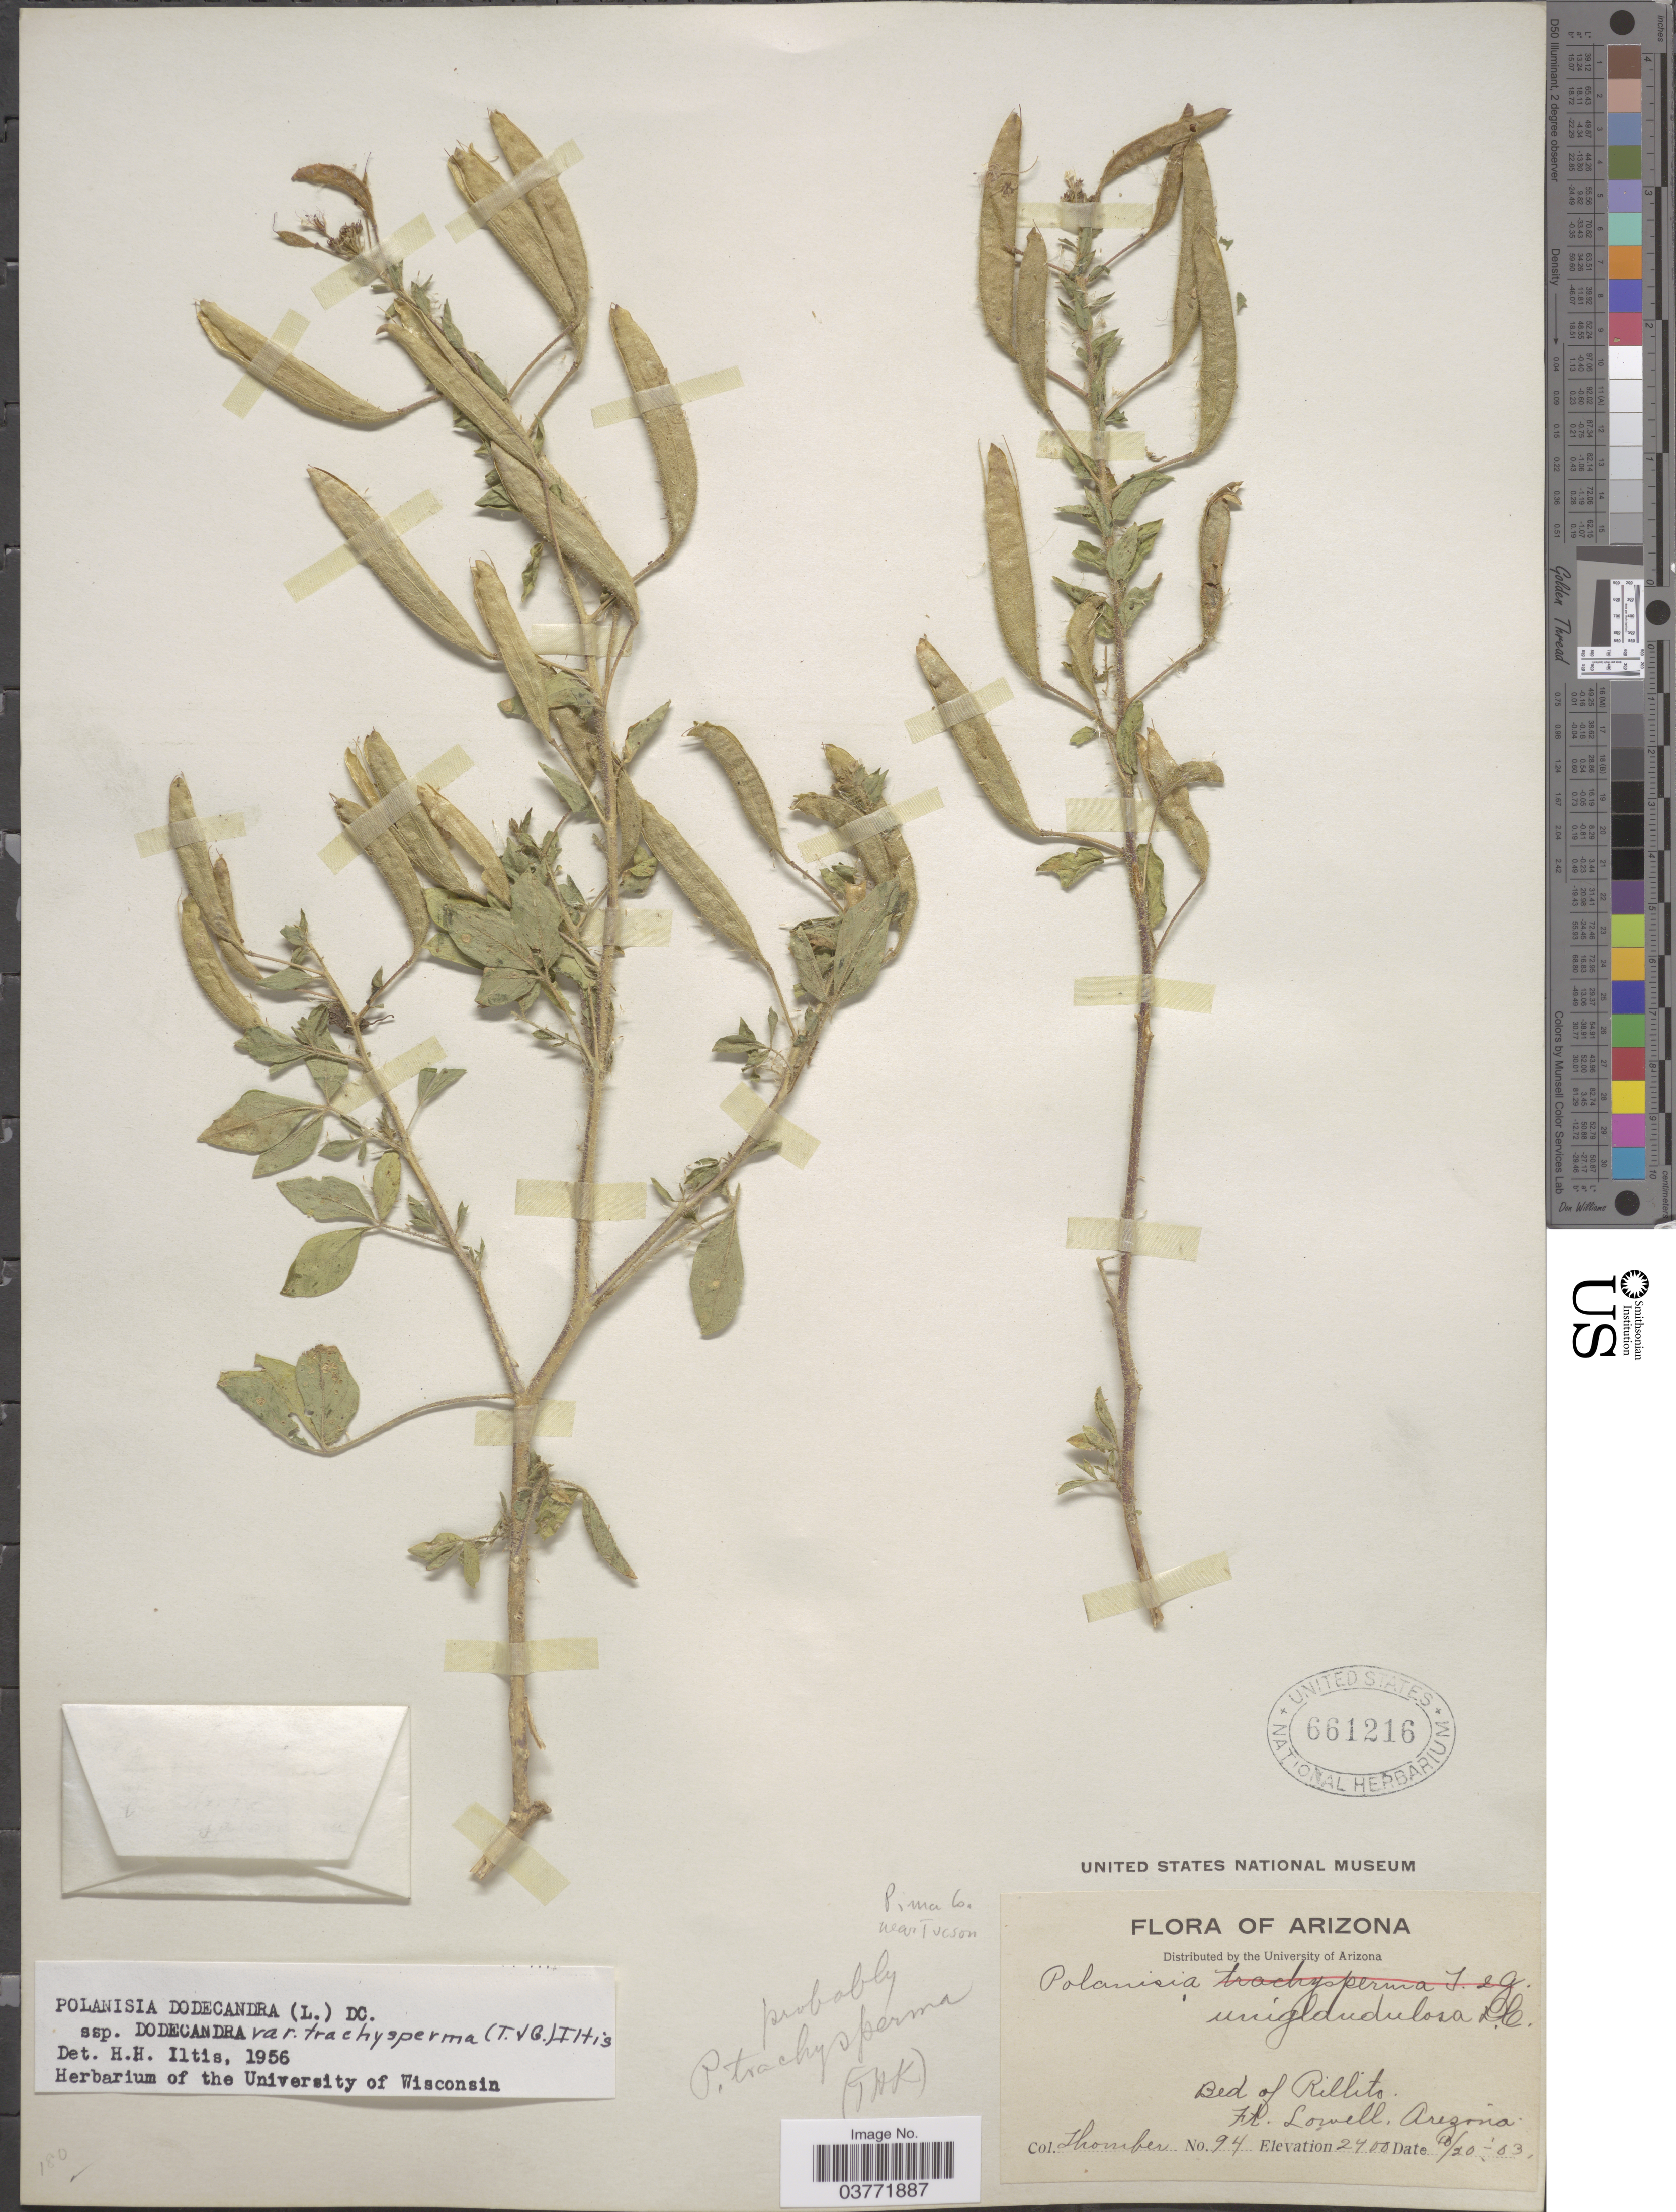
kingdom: Plantae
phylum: Tracheophyta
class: Magnoliopsida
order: Brassicales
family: Cleomaceae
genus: Polanisia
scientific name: Polanisia trachysperma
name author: Torr. & A. Gray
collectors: J. Thornber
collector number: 94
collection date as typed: Transcribed d/m/y: 20/10/3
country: United States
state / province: Arizona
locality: Bed of Rillito. Ft. Lowell.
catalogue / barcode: US 661216